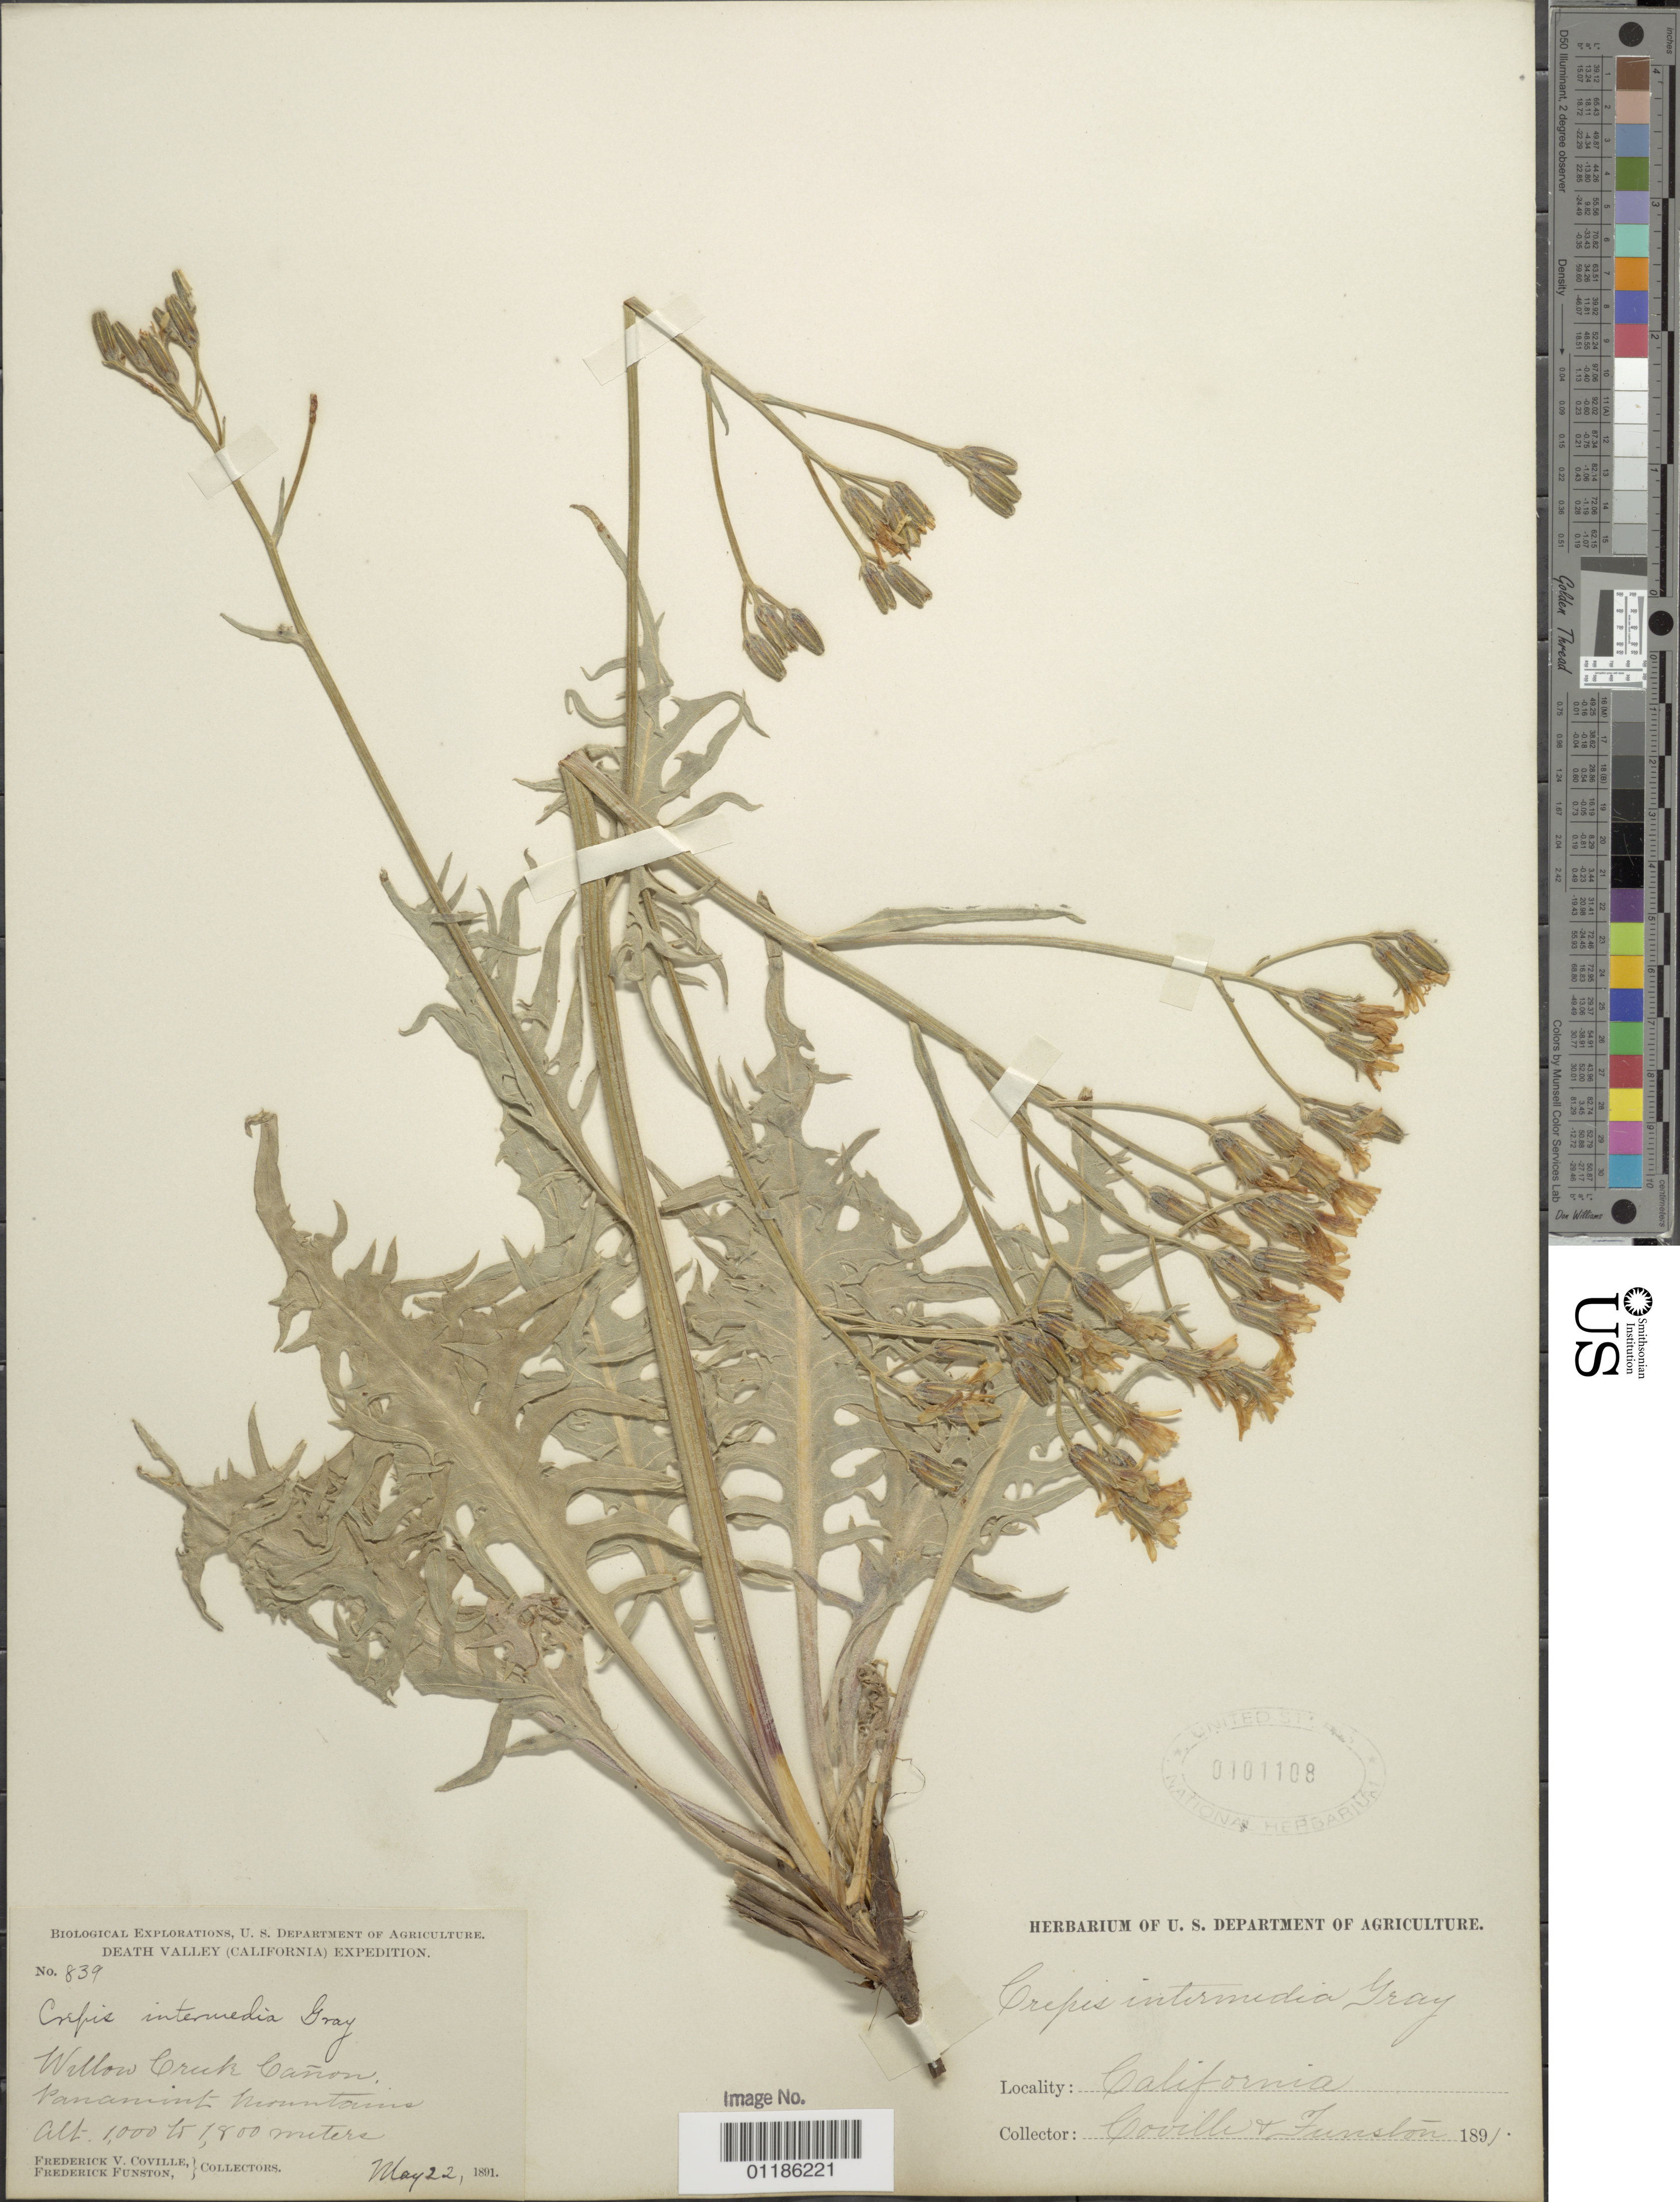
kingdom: Plantae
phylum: Tracheophyta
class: Magnoliopsida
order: Asterales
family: Asteraceae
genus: Crepis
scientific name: Crepis pleurocarpa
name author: A. Gray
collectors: F. V. Coville & F. Funston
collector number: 839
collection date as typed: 22 May 1891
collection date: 1891-05-22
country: United States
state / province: California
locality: Willow Creek Canyon, Panamint Mountains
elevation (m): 1000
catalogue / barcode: US 1010108